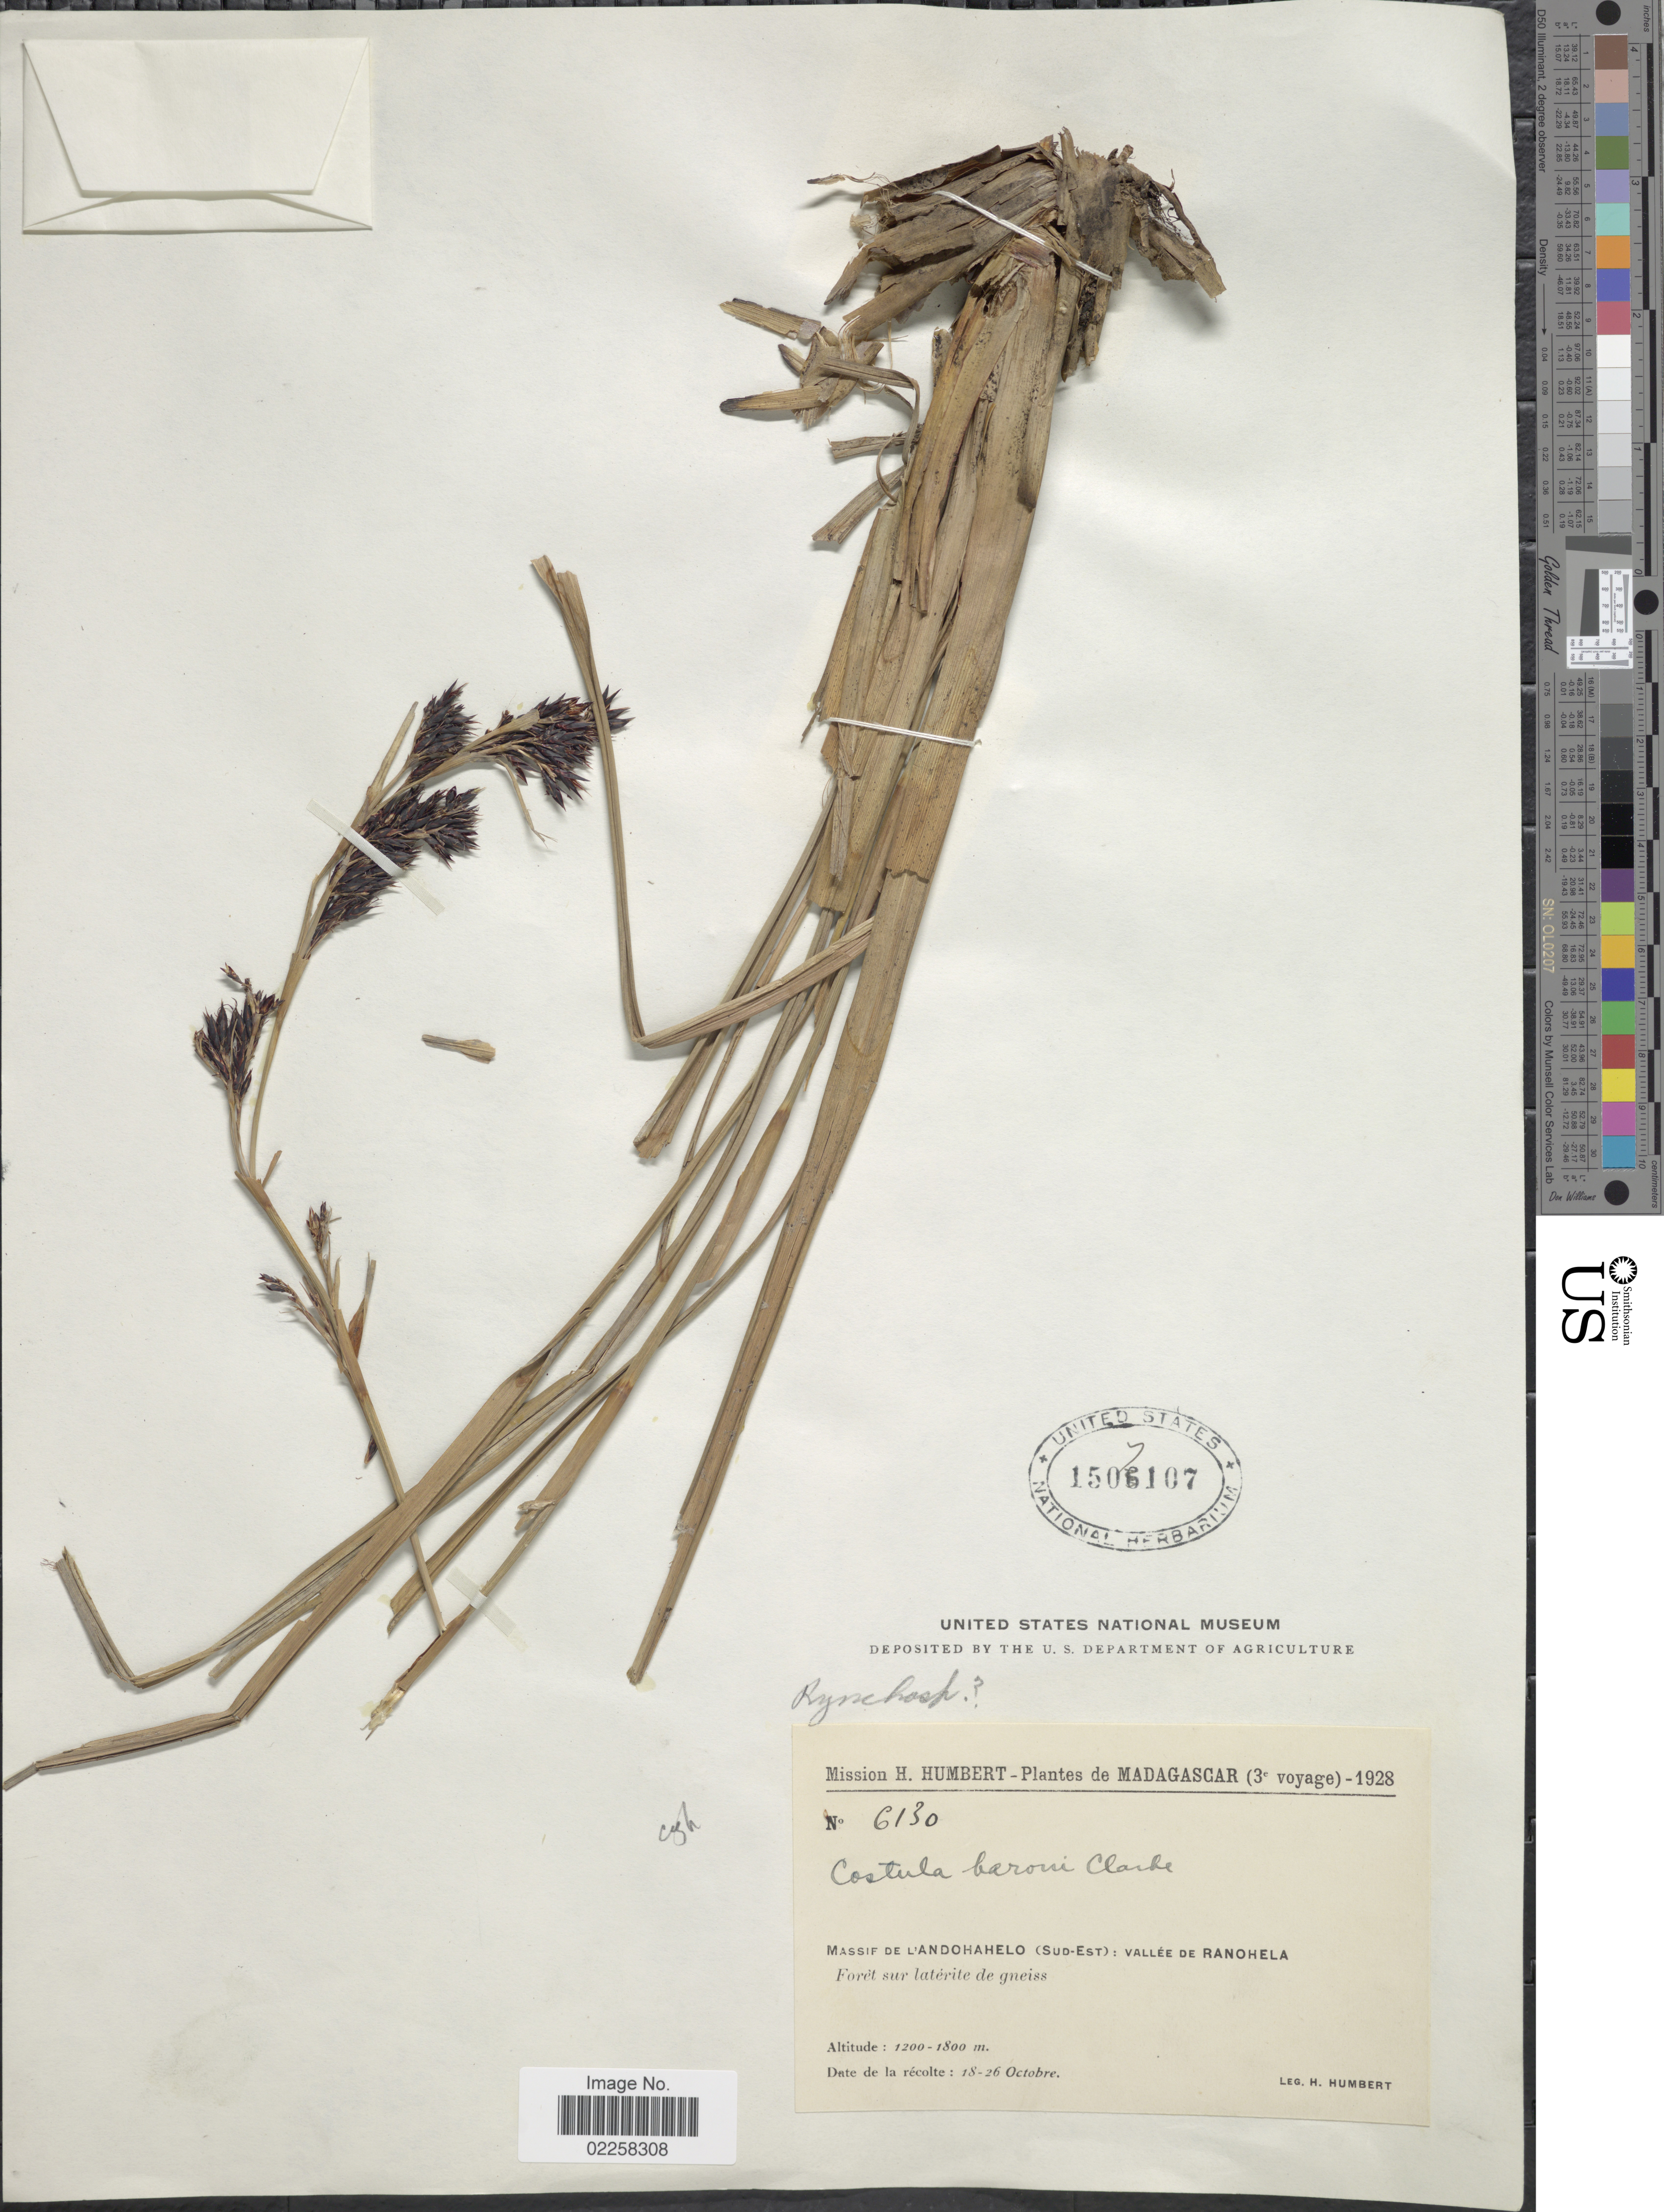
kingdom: Plantae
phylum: Tracheophyta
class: Liliopsida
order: Poales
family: Cyperaceae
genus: Rhynchospora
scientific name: Rhynchospora sp.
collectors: H. Humbert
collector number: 6130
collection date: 1928-10-18/1928-10-26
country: Madagascar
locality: Massif de L'Andohahelo (Sud-Est): Valle de Ranohela, Foret sur laterite de gneiss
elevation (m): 1200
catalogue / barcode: US 1507107